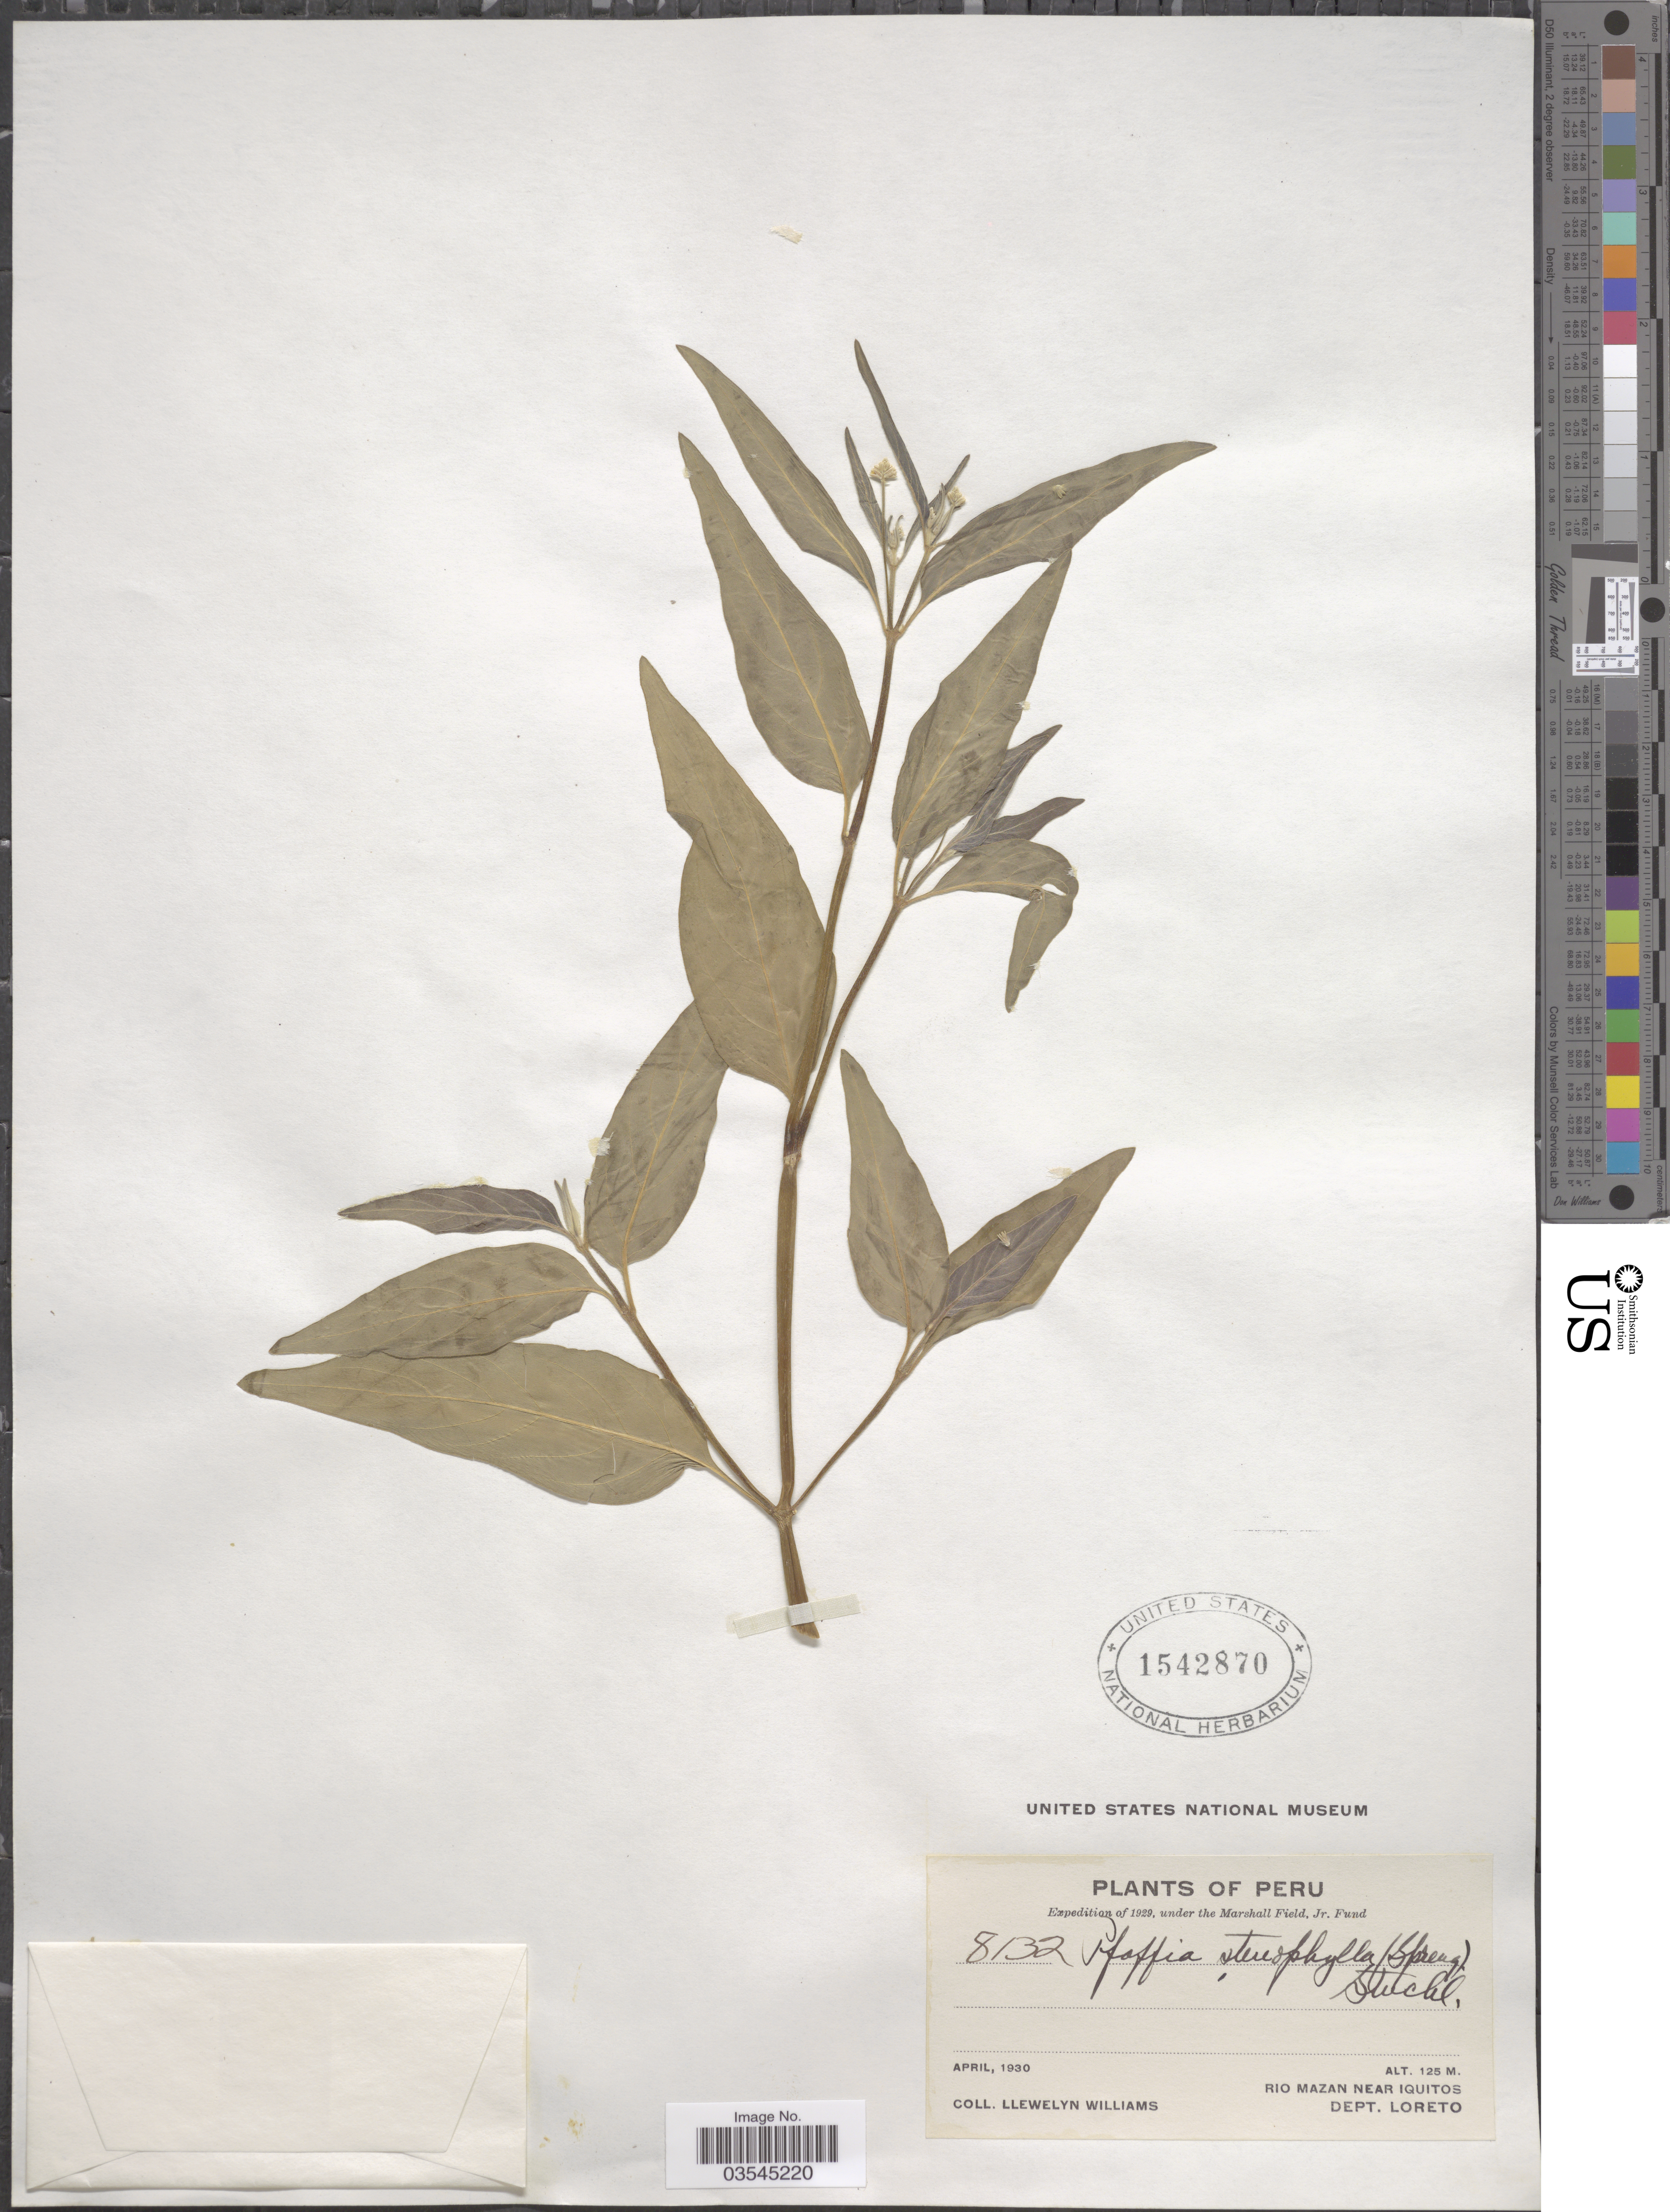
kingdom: Plantae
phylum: Tracheophyta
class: Magnoliopsida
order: Caryophyllales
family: Amaranthaceae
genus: Pfaffia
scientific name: Pfaffia glomerata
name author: (Spreng.) Pedersen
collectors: Ll. Williams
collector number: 8132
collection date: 1930-04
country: Peru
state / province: Loreto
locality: Rio Mazan near Iquitos, Dept. Loreto.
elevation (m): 125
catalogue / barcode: US 1542870